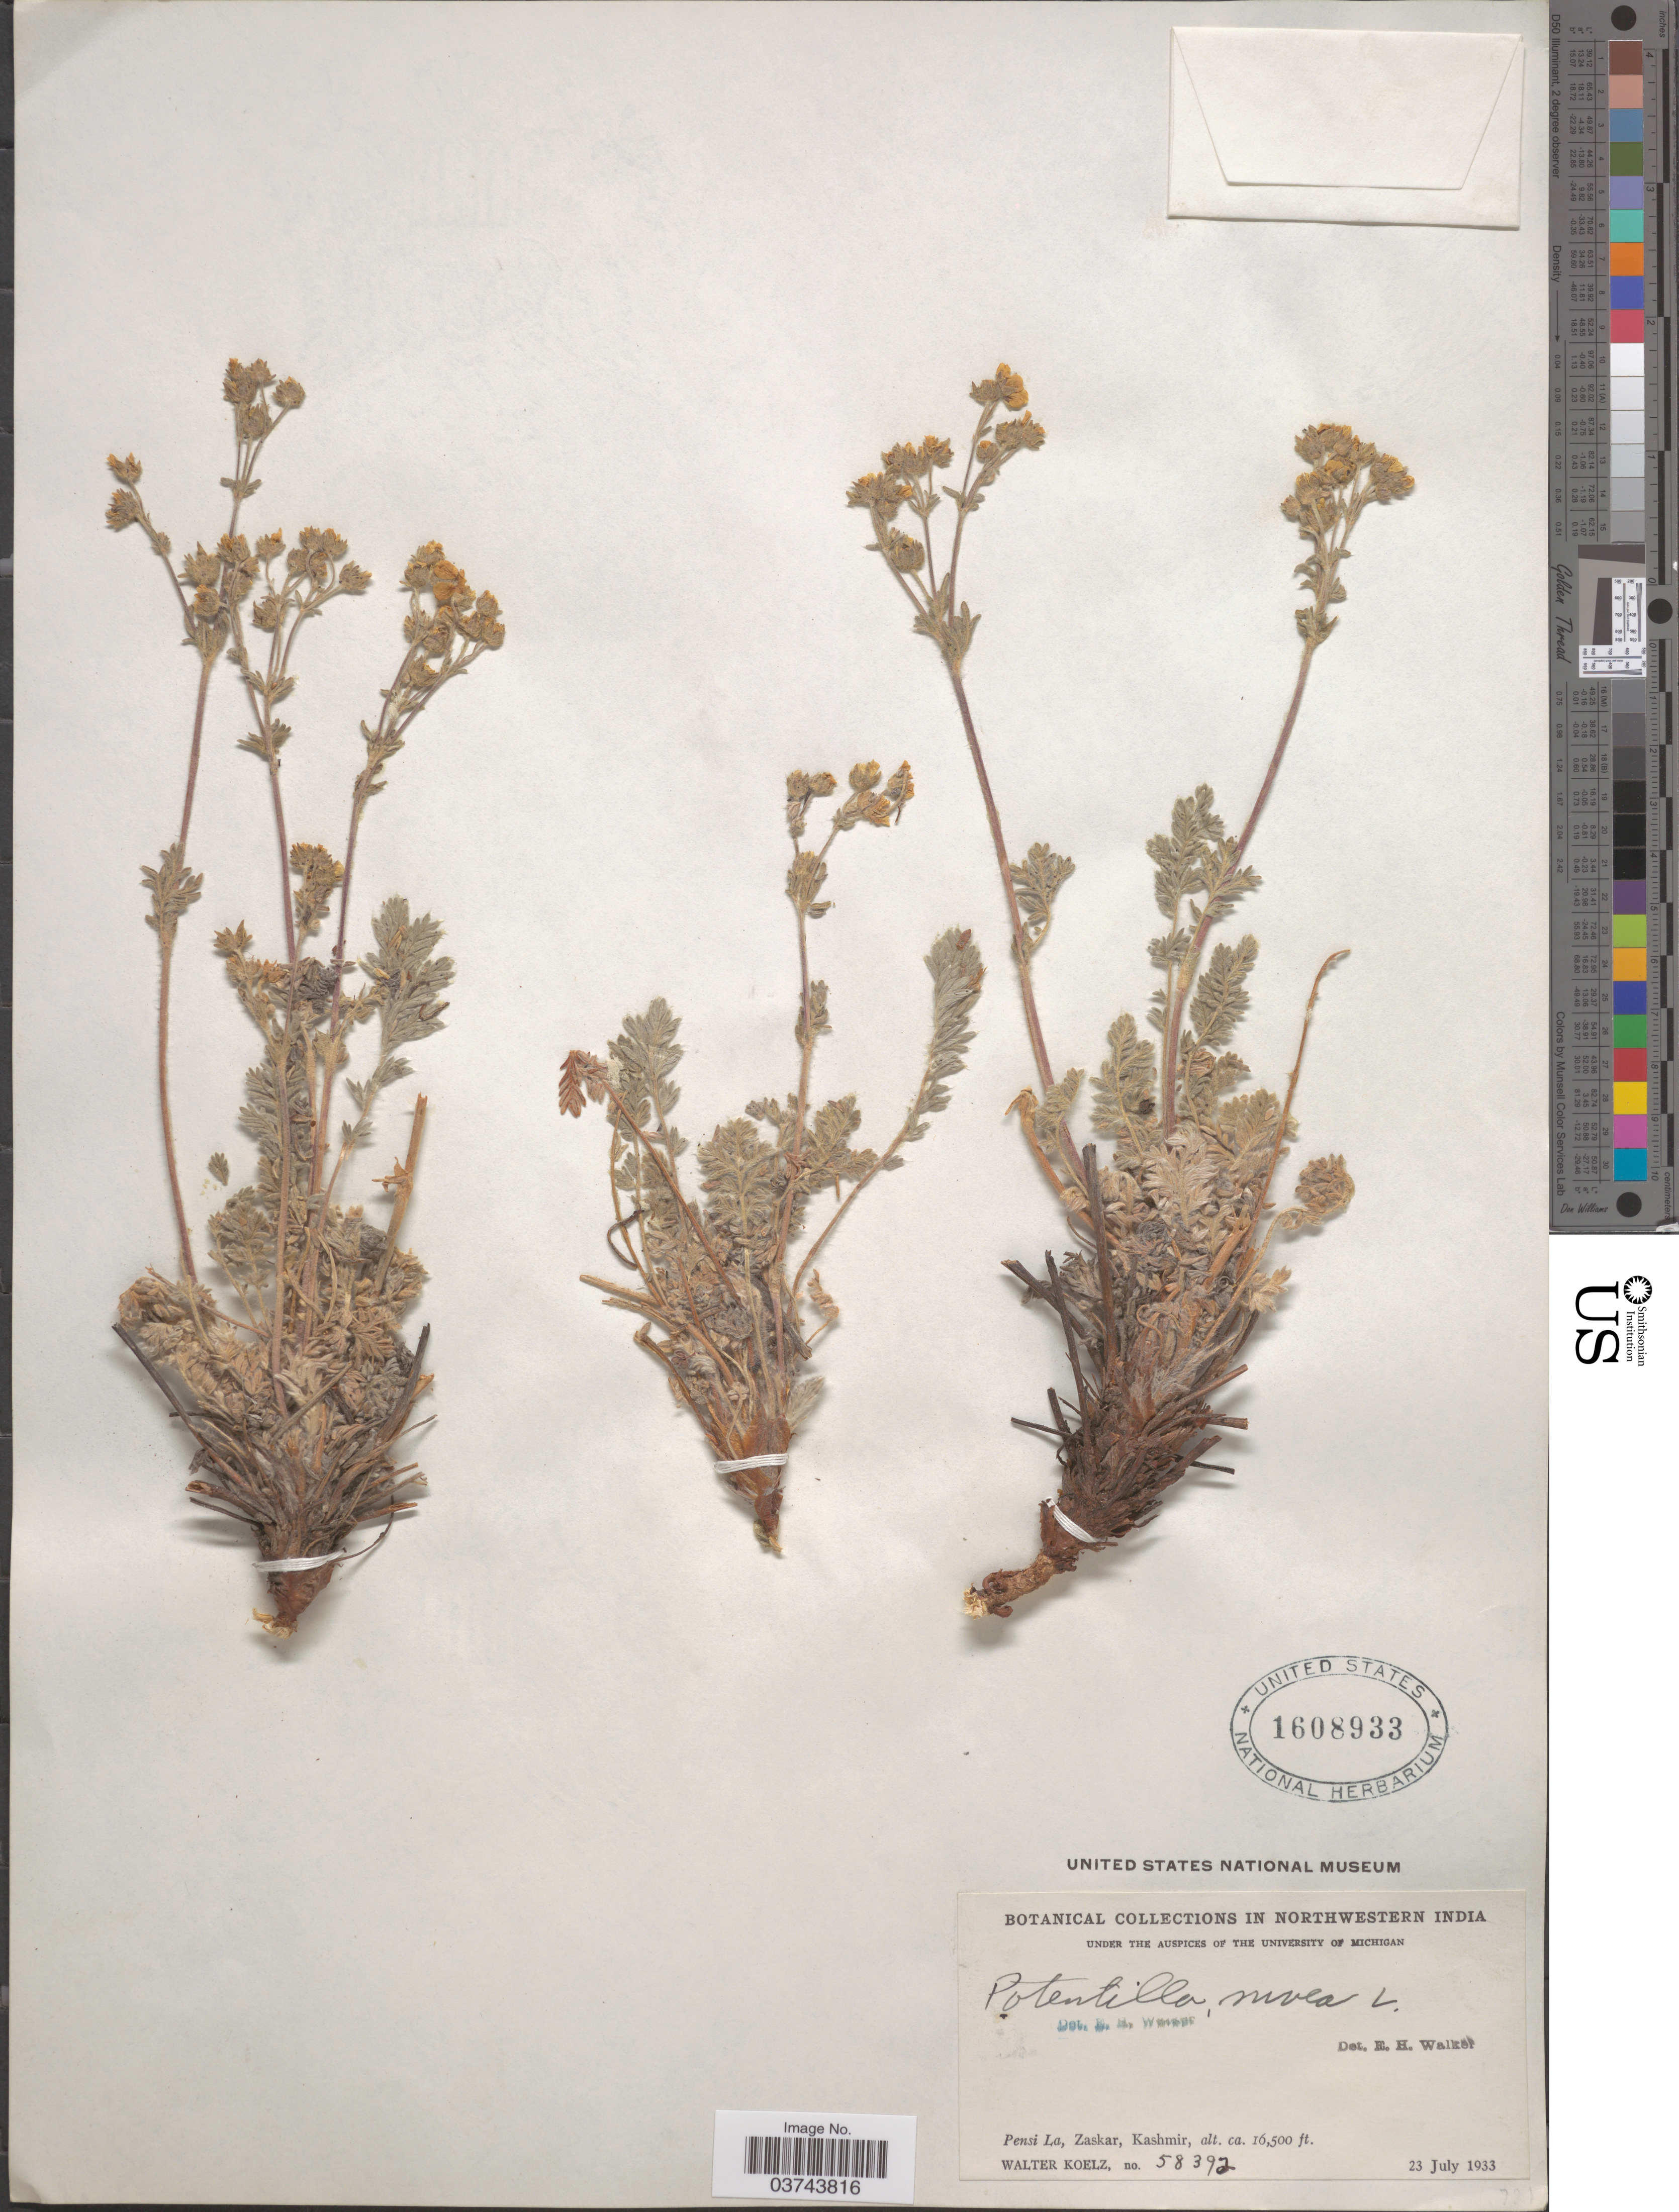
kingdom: Plantae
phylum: Tracheophyta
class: Magnoliopsida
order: Rosales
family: Rosaceae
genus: Potentilla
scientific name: Potentilla nivea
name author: L.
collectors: W. N. Koelz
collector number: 58392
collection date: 1933-07-23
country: India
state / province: Jammu and Kashmir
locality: Northwestern India. Pensi La, Zaskar, Kashmir.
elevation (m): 5029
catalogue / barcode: US 1608933